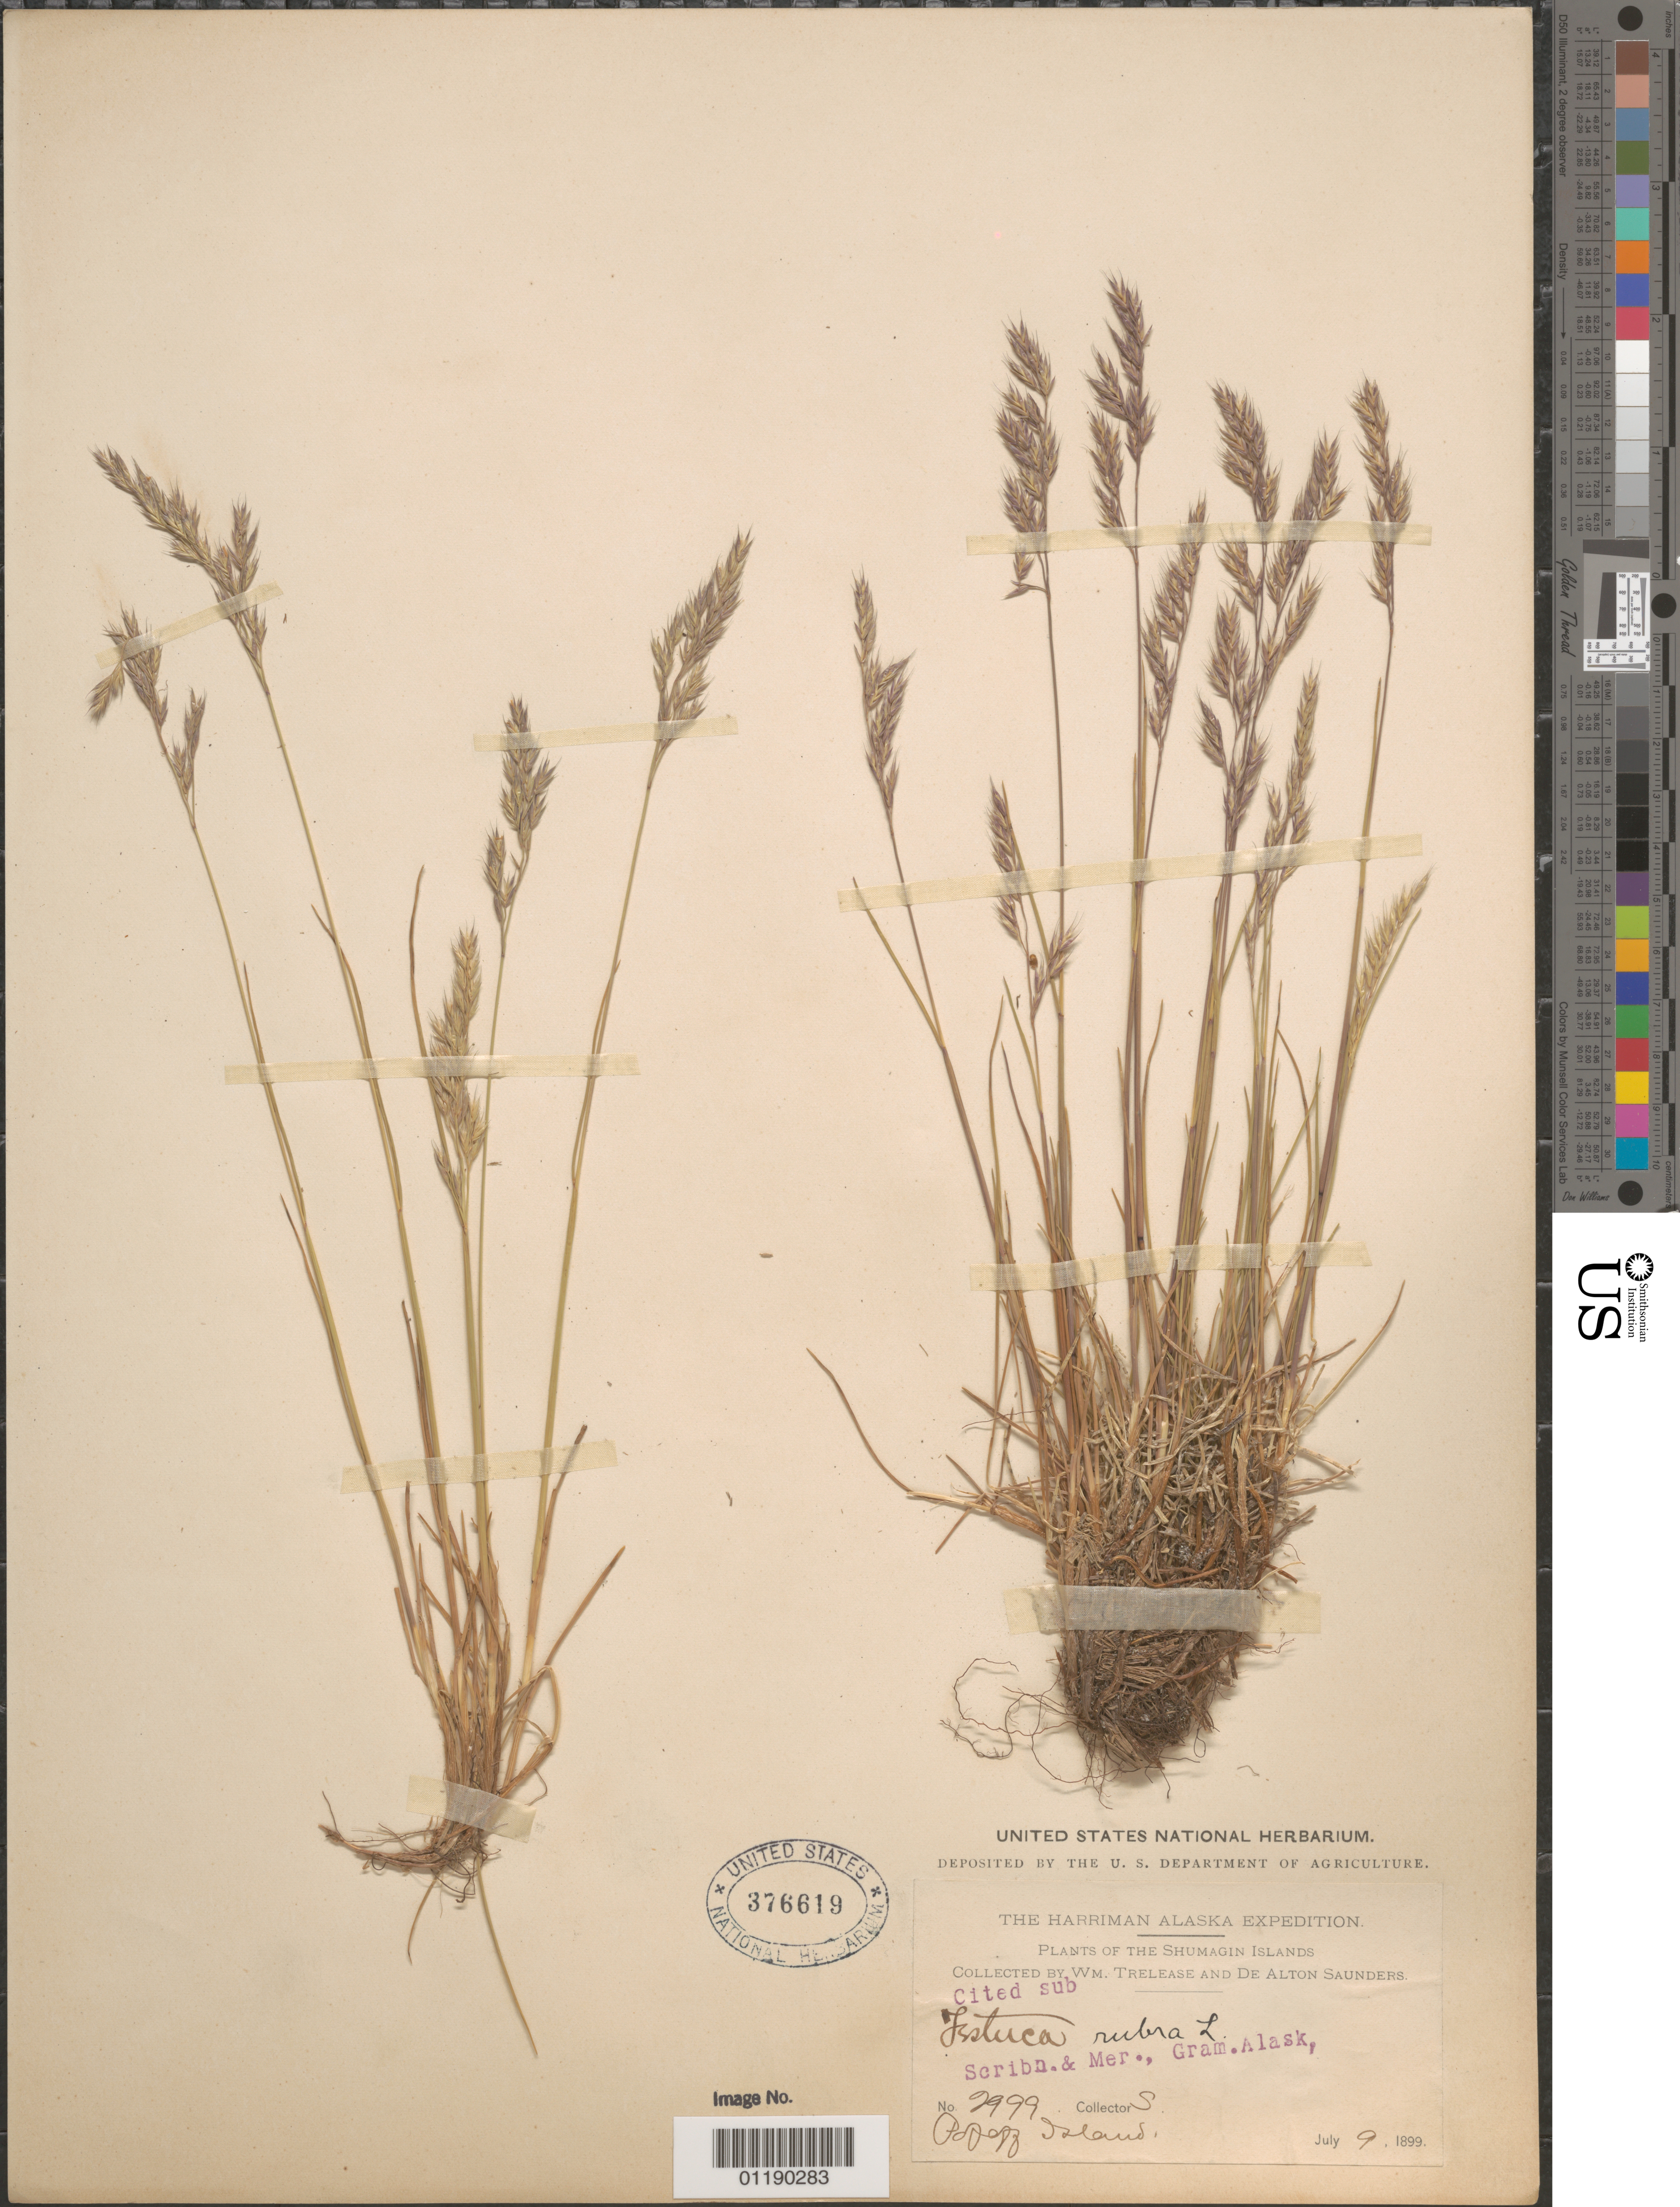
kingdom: Plantae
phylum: Tracheophyta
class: Liliopsida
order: Poales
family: Poaceae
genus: Festuca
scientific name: Festuca rubra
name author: L.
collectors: W. Trelease & D. Saunders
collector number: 2999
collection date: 1899-07-09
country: United States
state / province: Alaska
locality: Popoff Island.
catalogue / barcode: US 376619